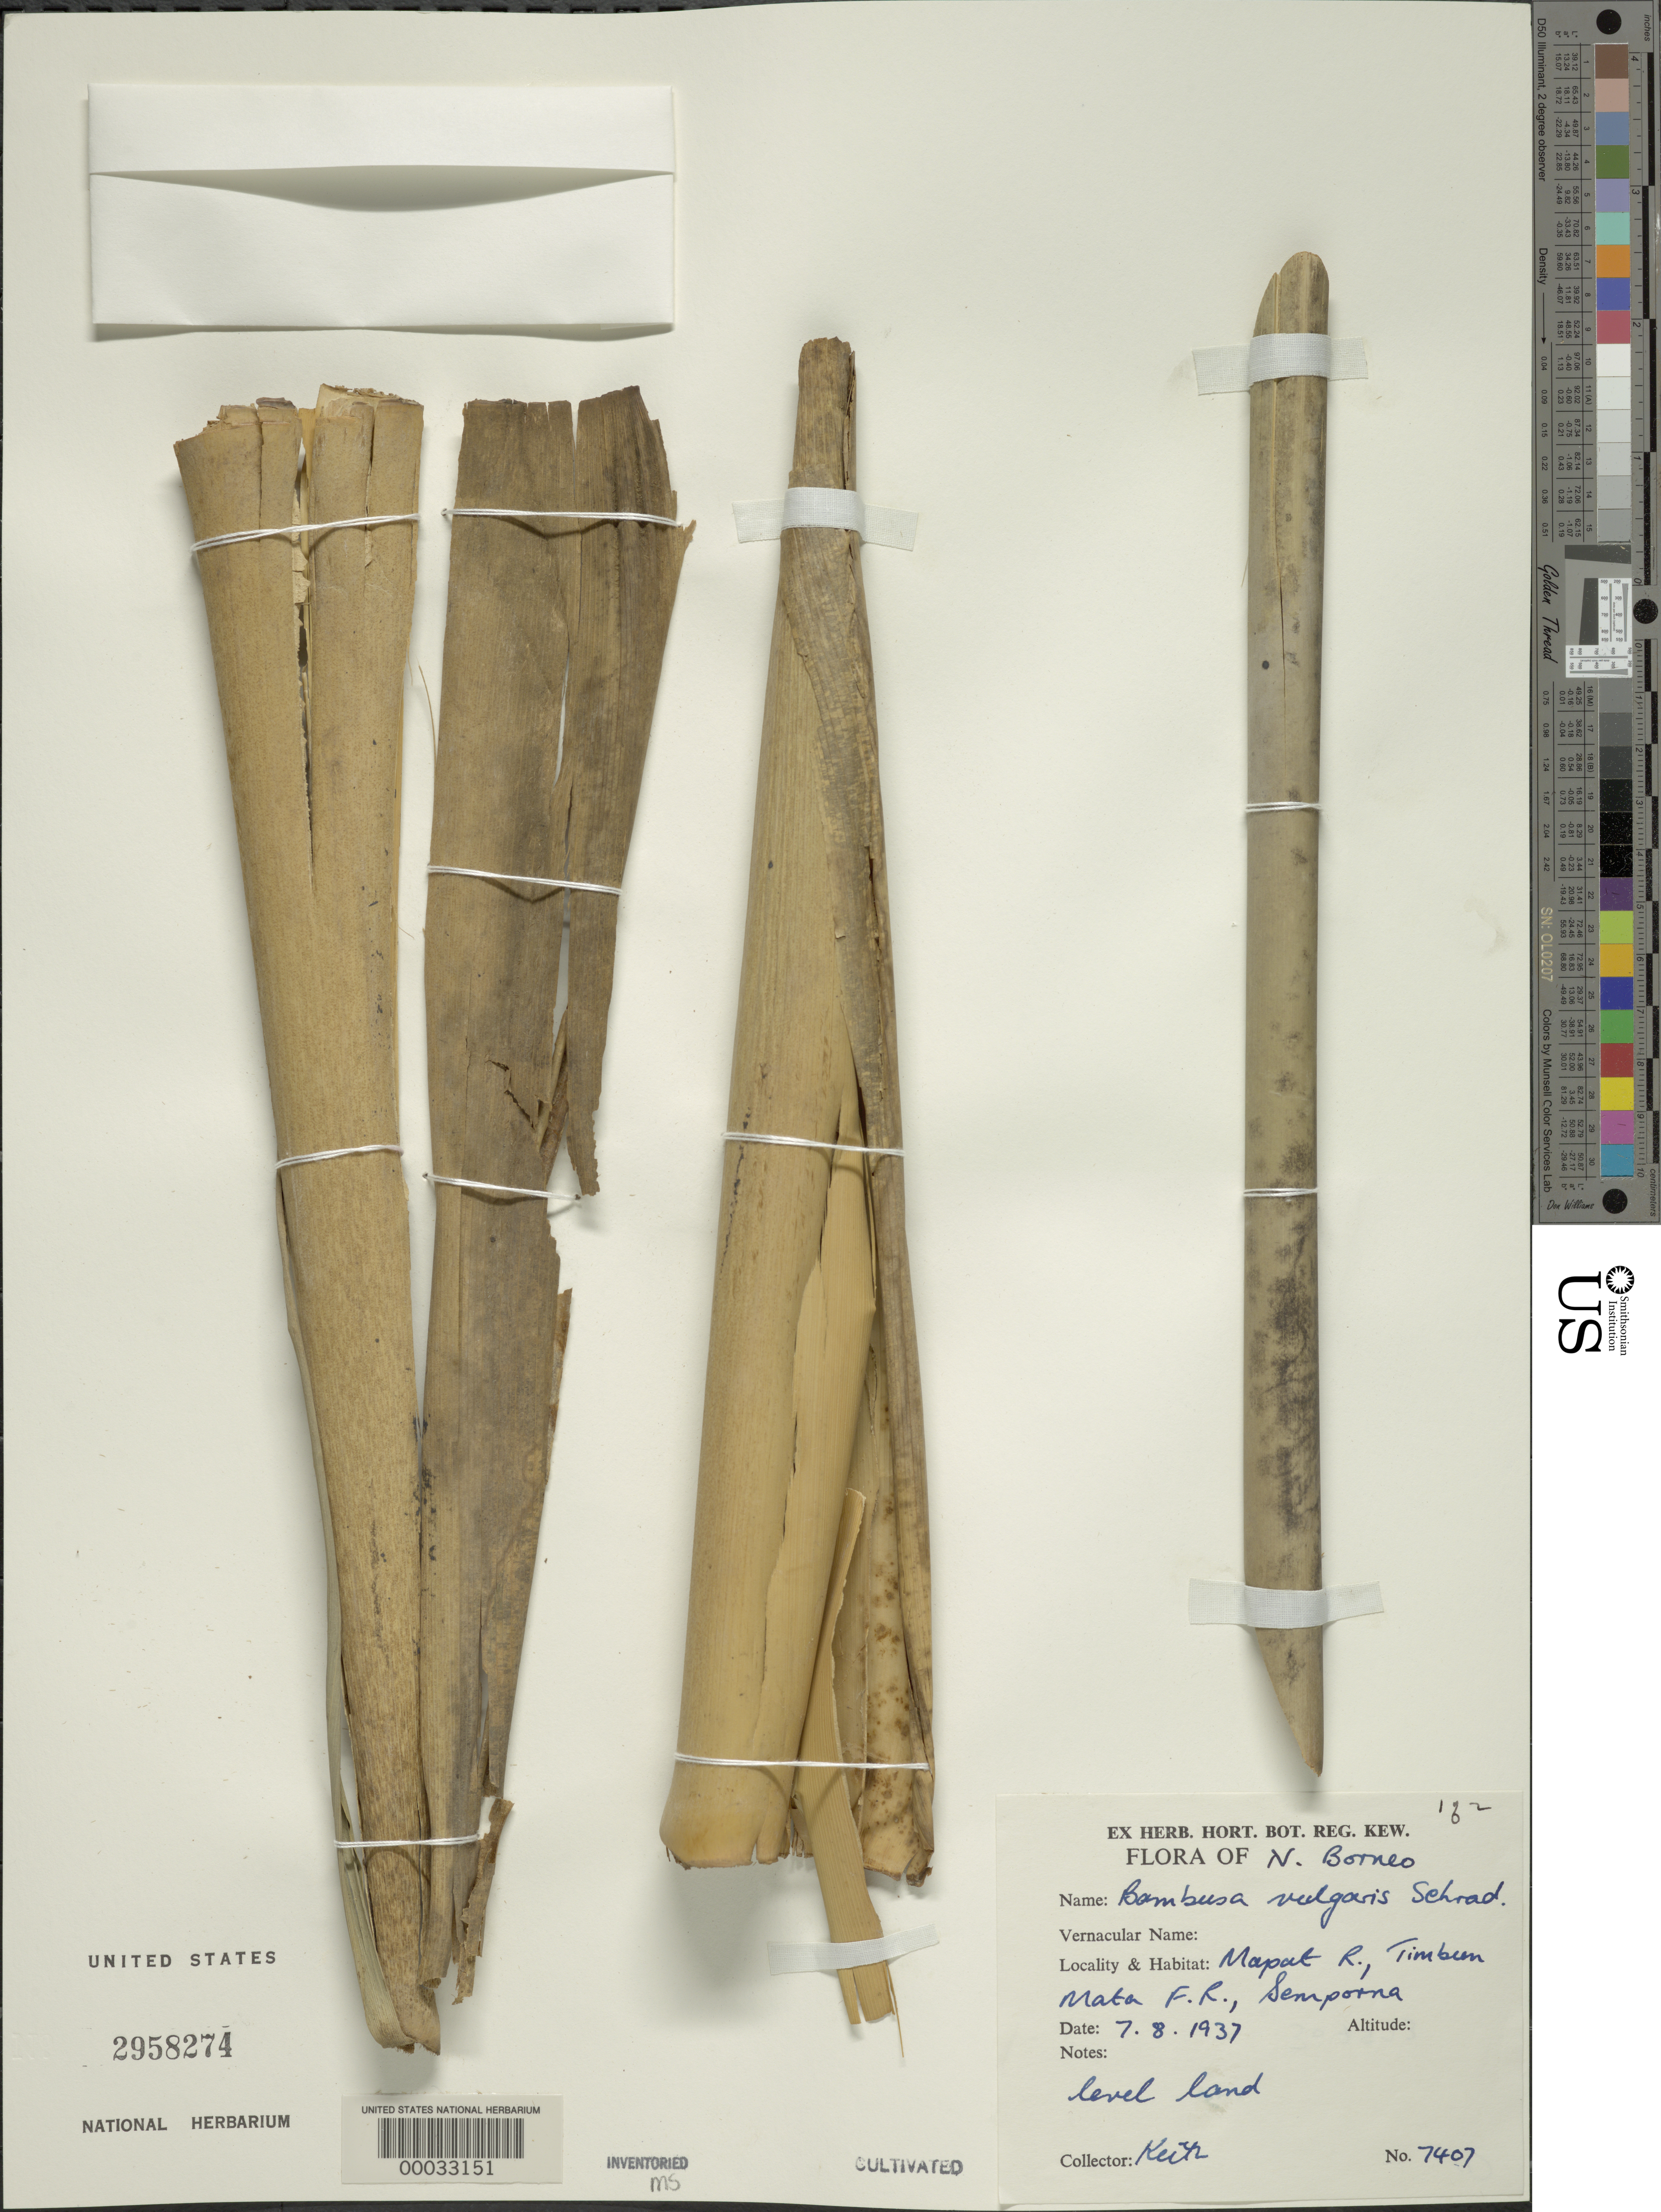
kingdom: Plantae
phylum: Tracheophyta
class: Liliopsida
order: Poales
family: Poaceae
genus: Bambusa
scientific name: Bambusa vulgaris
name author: Schrad. ex J.C. Wendl.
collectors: -- Keck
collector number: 7407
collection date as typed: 08 Jul 1937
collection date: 1937-07-08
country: Malaysia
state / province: Sabah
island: Borneo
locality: Mapat, timbeen mata [= timbun mata?], semporna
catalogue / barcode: US 2958274